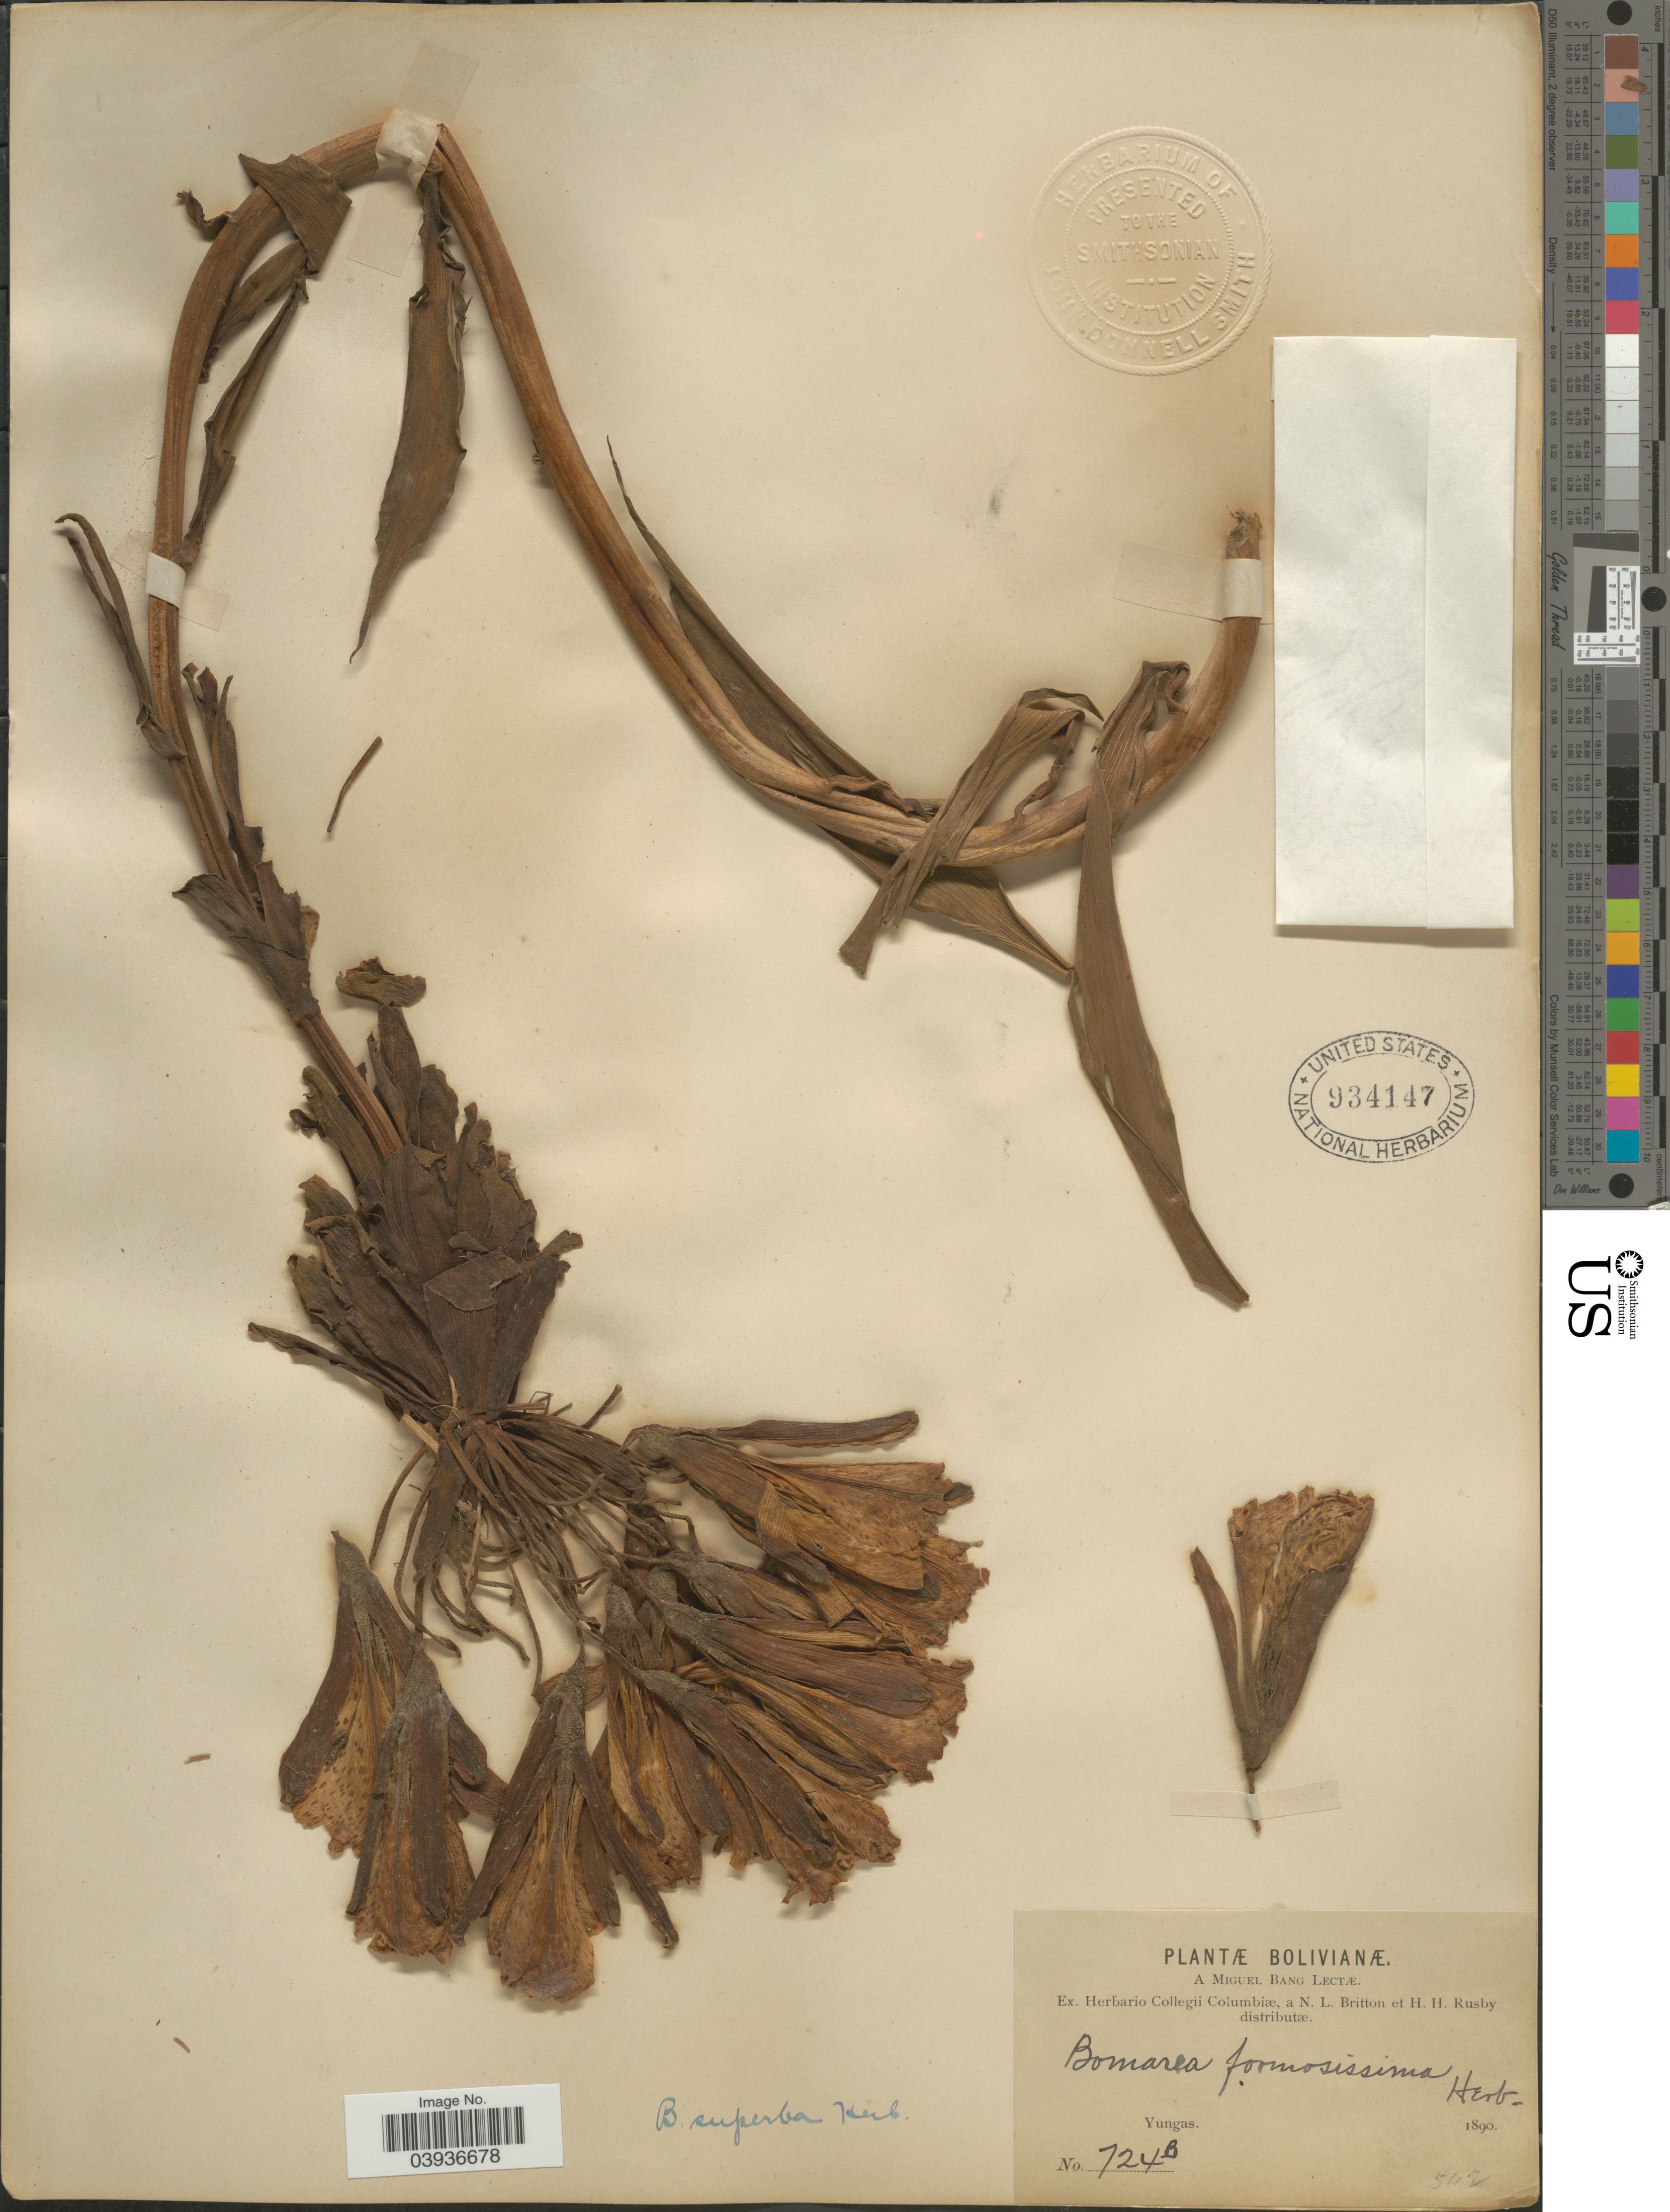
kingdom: Plantae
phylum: Tracheophyta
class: Liliopsida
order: Liliales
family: Alstroemeriaceae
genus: Bomarea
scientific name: Bomarea superba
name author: Herbert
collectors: M. Bang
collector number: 724B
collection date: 1890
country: Bolivia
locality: Yungas.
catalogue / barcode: US 934147